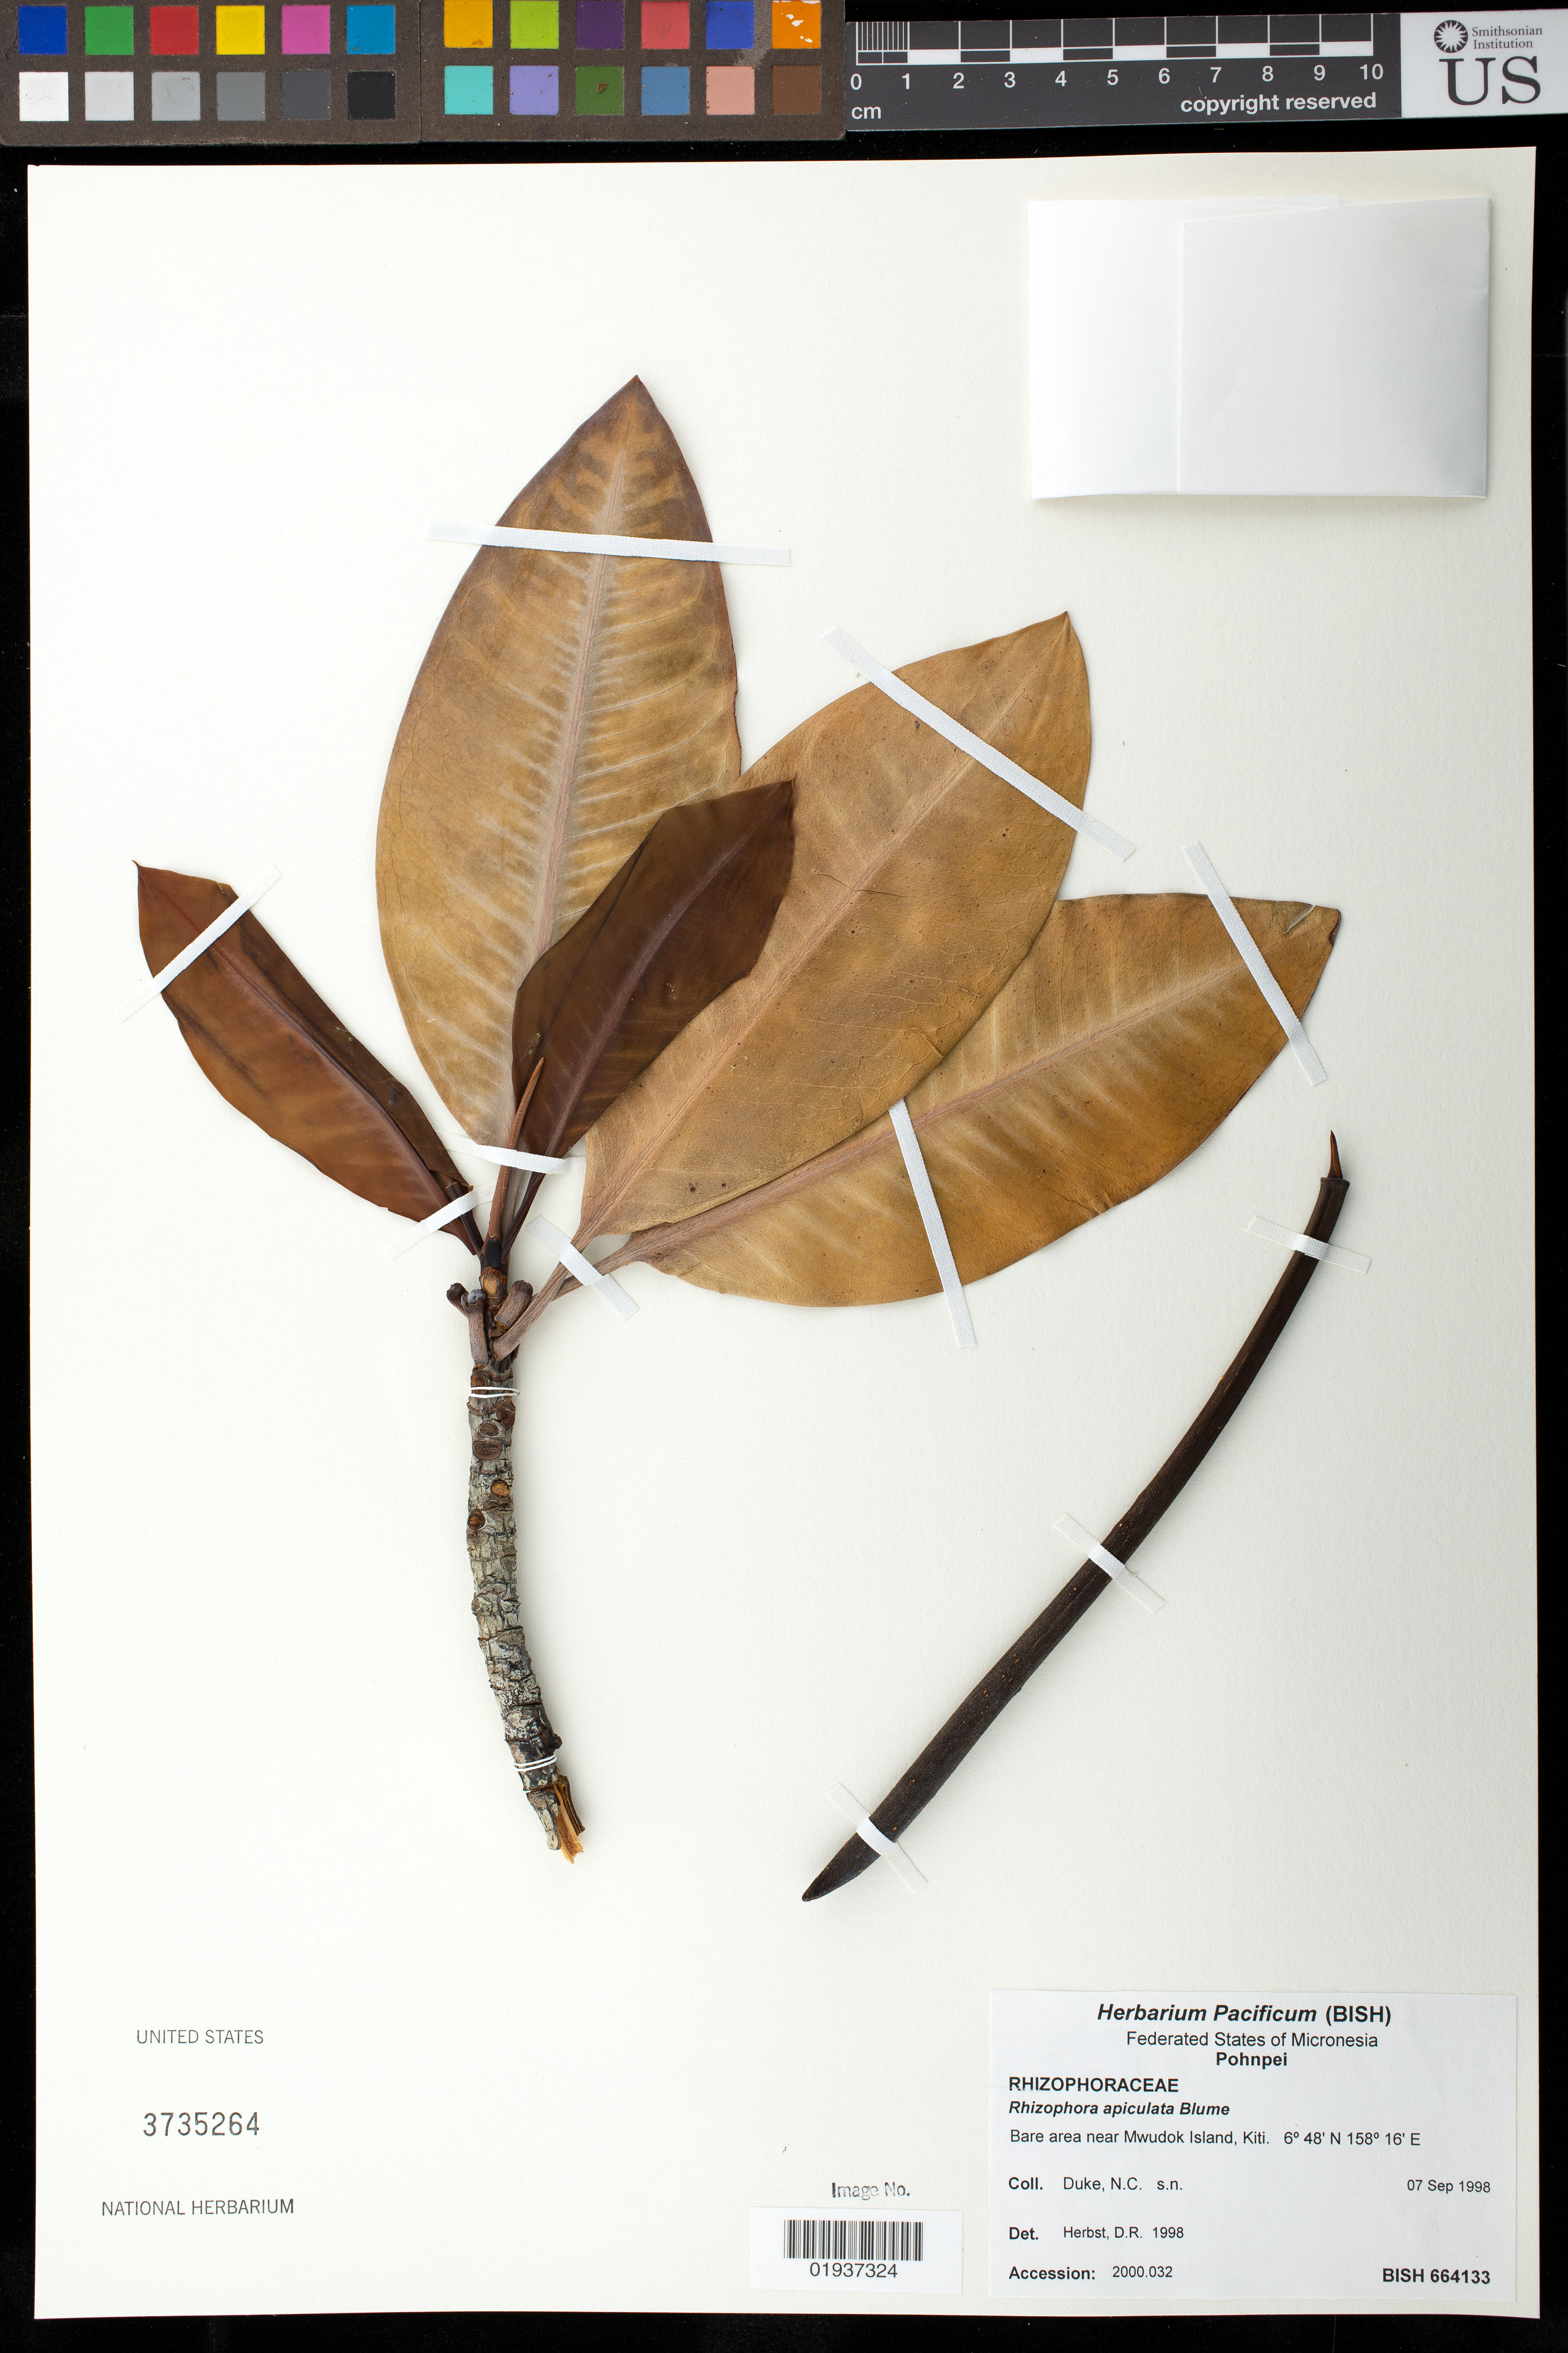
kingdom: Plantae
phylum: Tracheophyta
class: Magnoliopsida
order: Malpighiales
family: Rhizophoraceae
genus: Rhizophora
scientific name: Rhizophora apiculata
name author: Blume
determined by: Herbst, D. R.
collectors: N. Duke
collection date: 1998-09-07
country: Micronesia, Federated States of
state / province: Pohnpei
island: Pohnpei [Ponape]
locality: Bare area near Mwudok Island, Kiti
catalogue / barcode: US 3735264